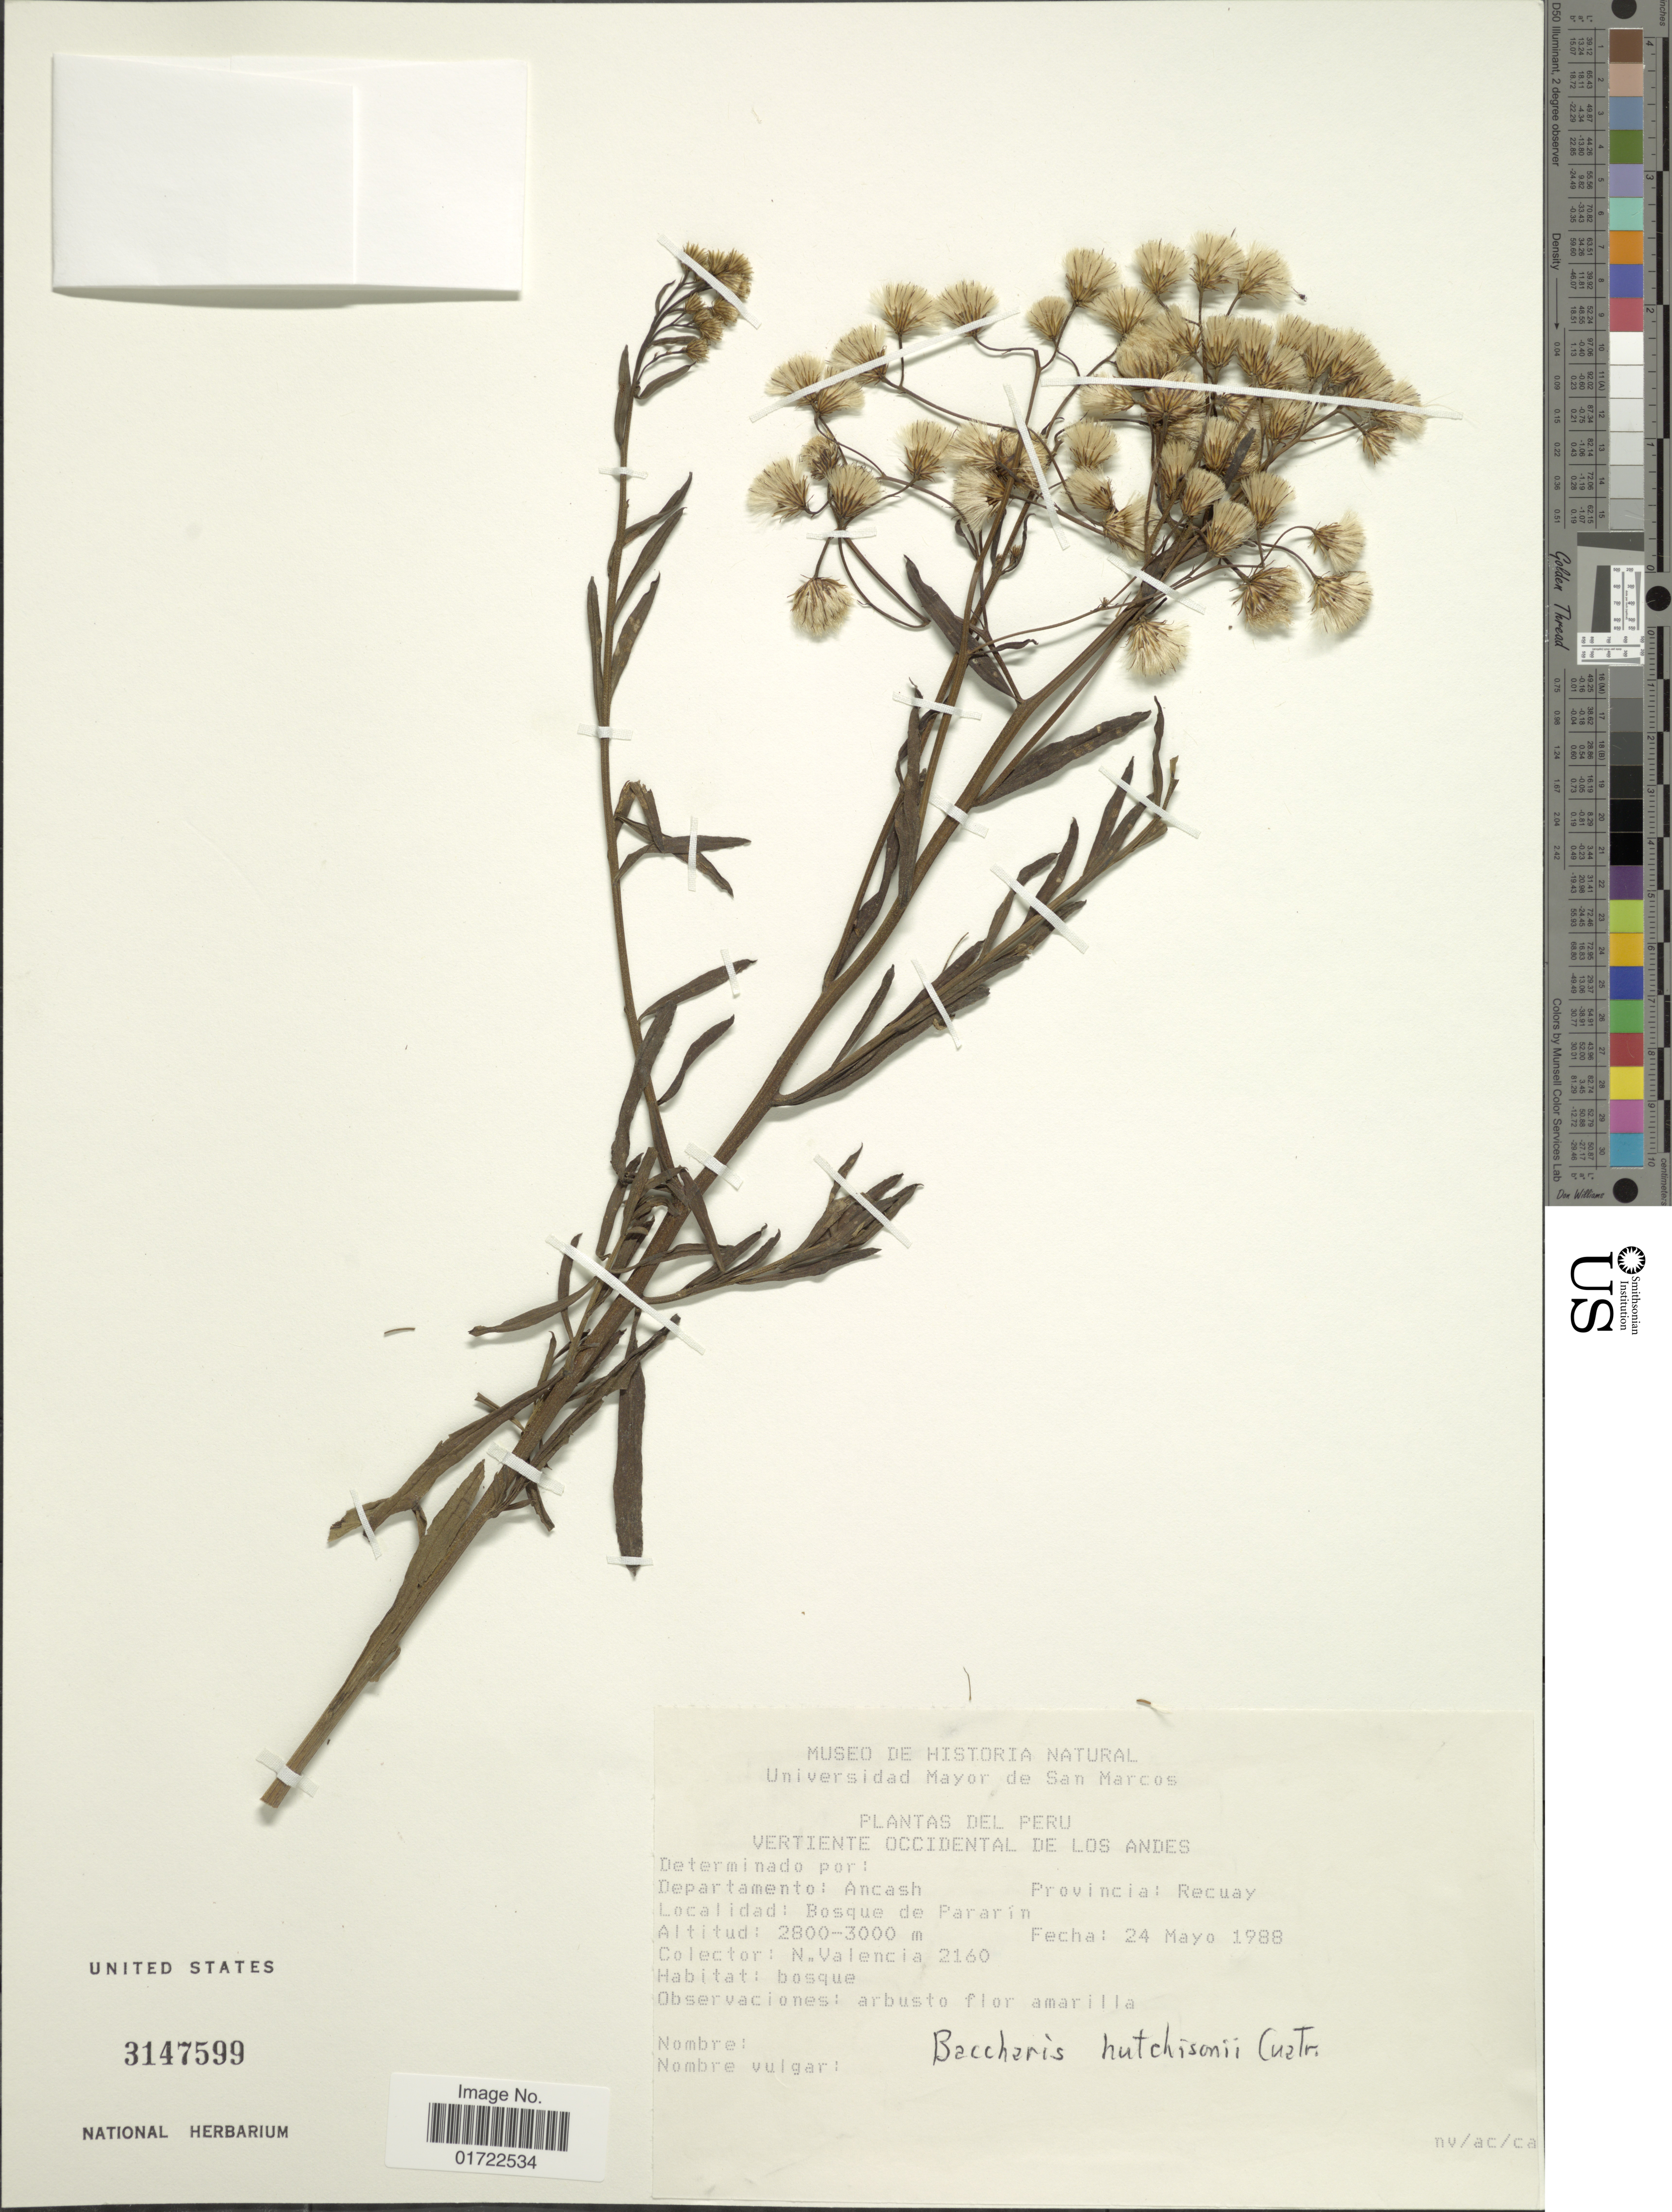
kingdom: Plantae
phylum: Tracheophyta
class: Magnoliopsida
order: Asterales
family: Asteraceae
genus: Baccharis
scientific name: Baccharis gnidiifolia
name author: Kunth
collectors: N. Valencia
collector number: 2160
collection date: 1988-05-24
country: Peru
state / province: Ancash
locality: Provincia: Recuay, Vertiente occidental de los Andes, Bosque de Pararin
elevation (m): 2800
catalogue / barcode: US 3147599